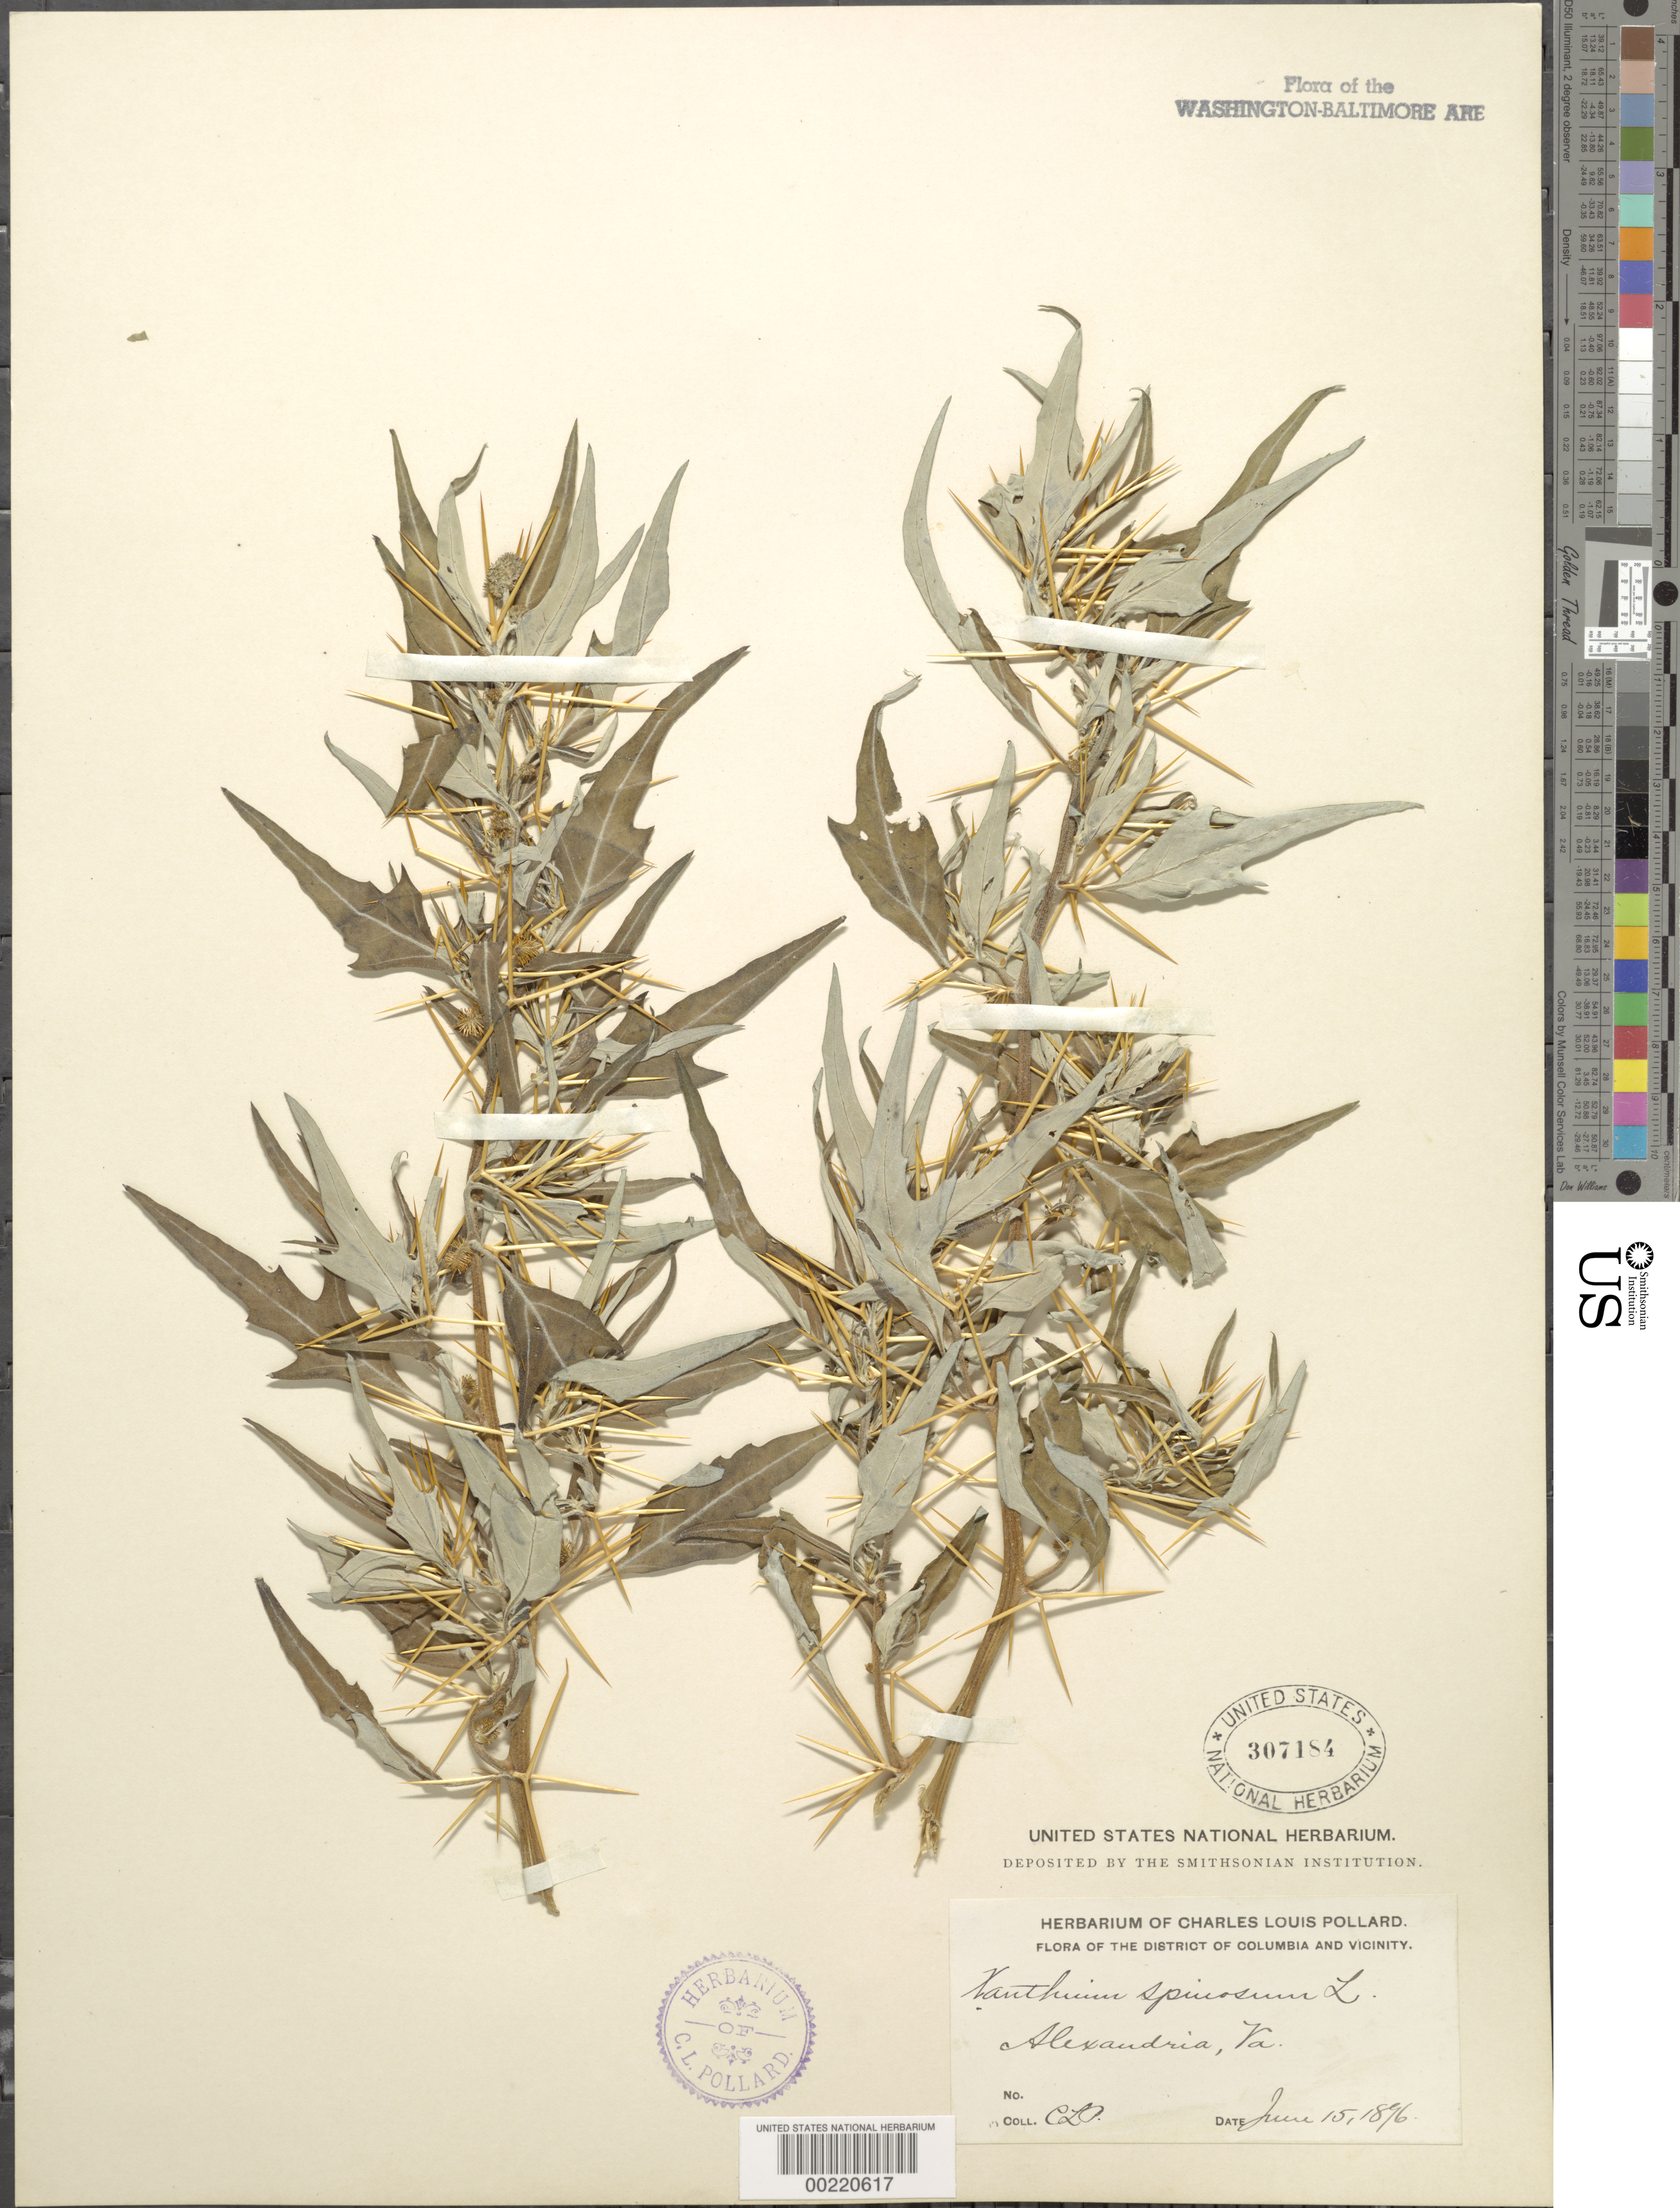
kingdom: Plantae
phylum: Tracheophyta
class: Magnoliopsida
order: Asterales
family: Asteraceae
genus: Xanthium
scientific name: Xanthium spinosum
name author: L.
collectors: C. L. Pollard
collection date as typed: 15 Jun 1896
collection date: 1896-06-15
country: United States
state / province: Virginia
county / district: City of Alexandria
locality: Alexandria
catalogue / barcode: US 307184